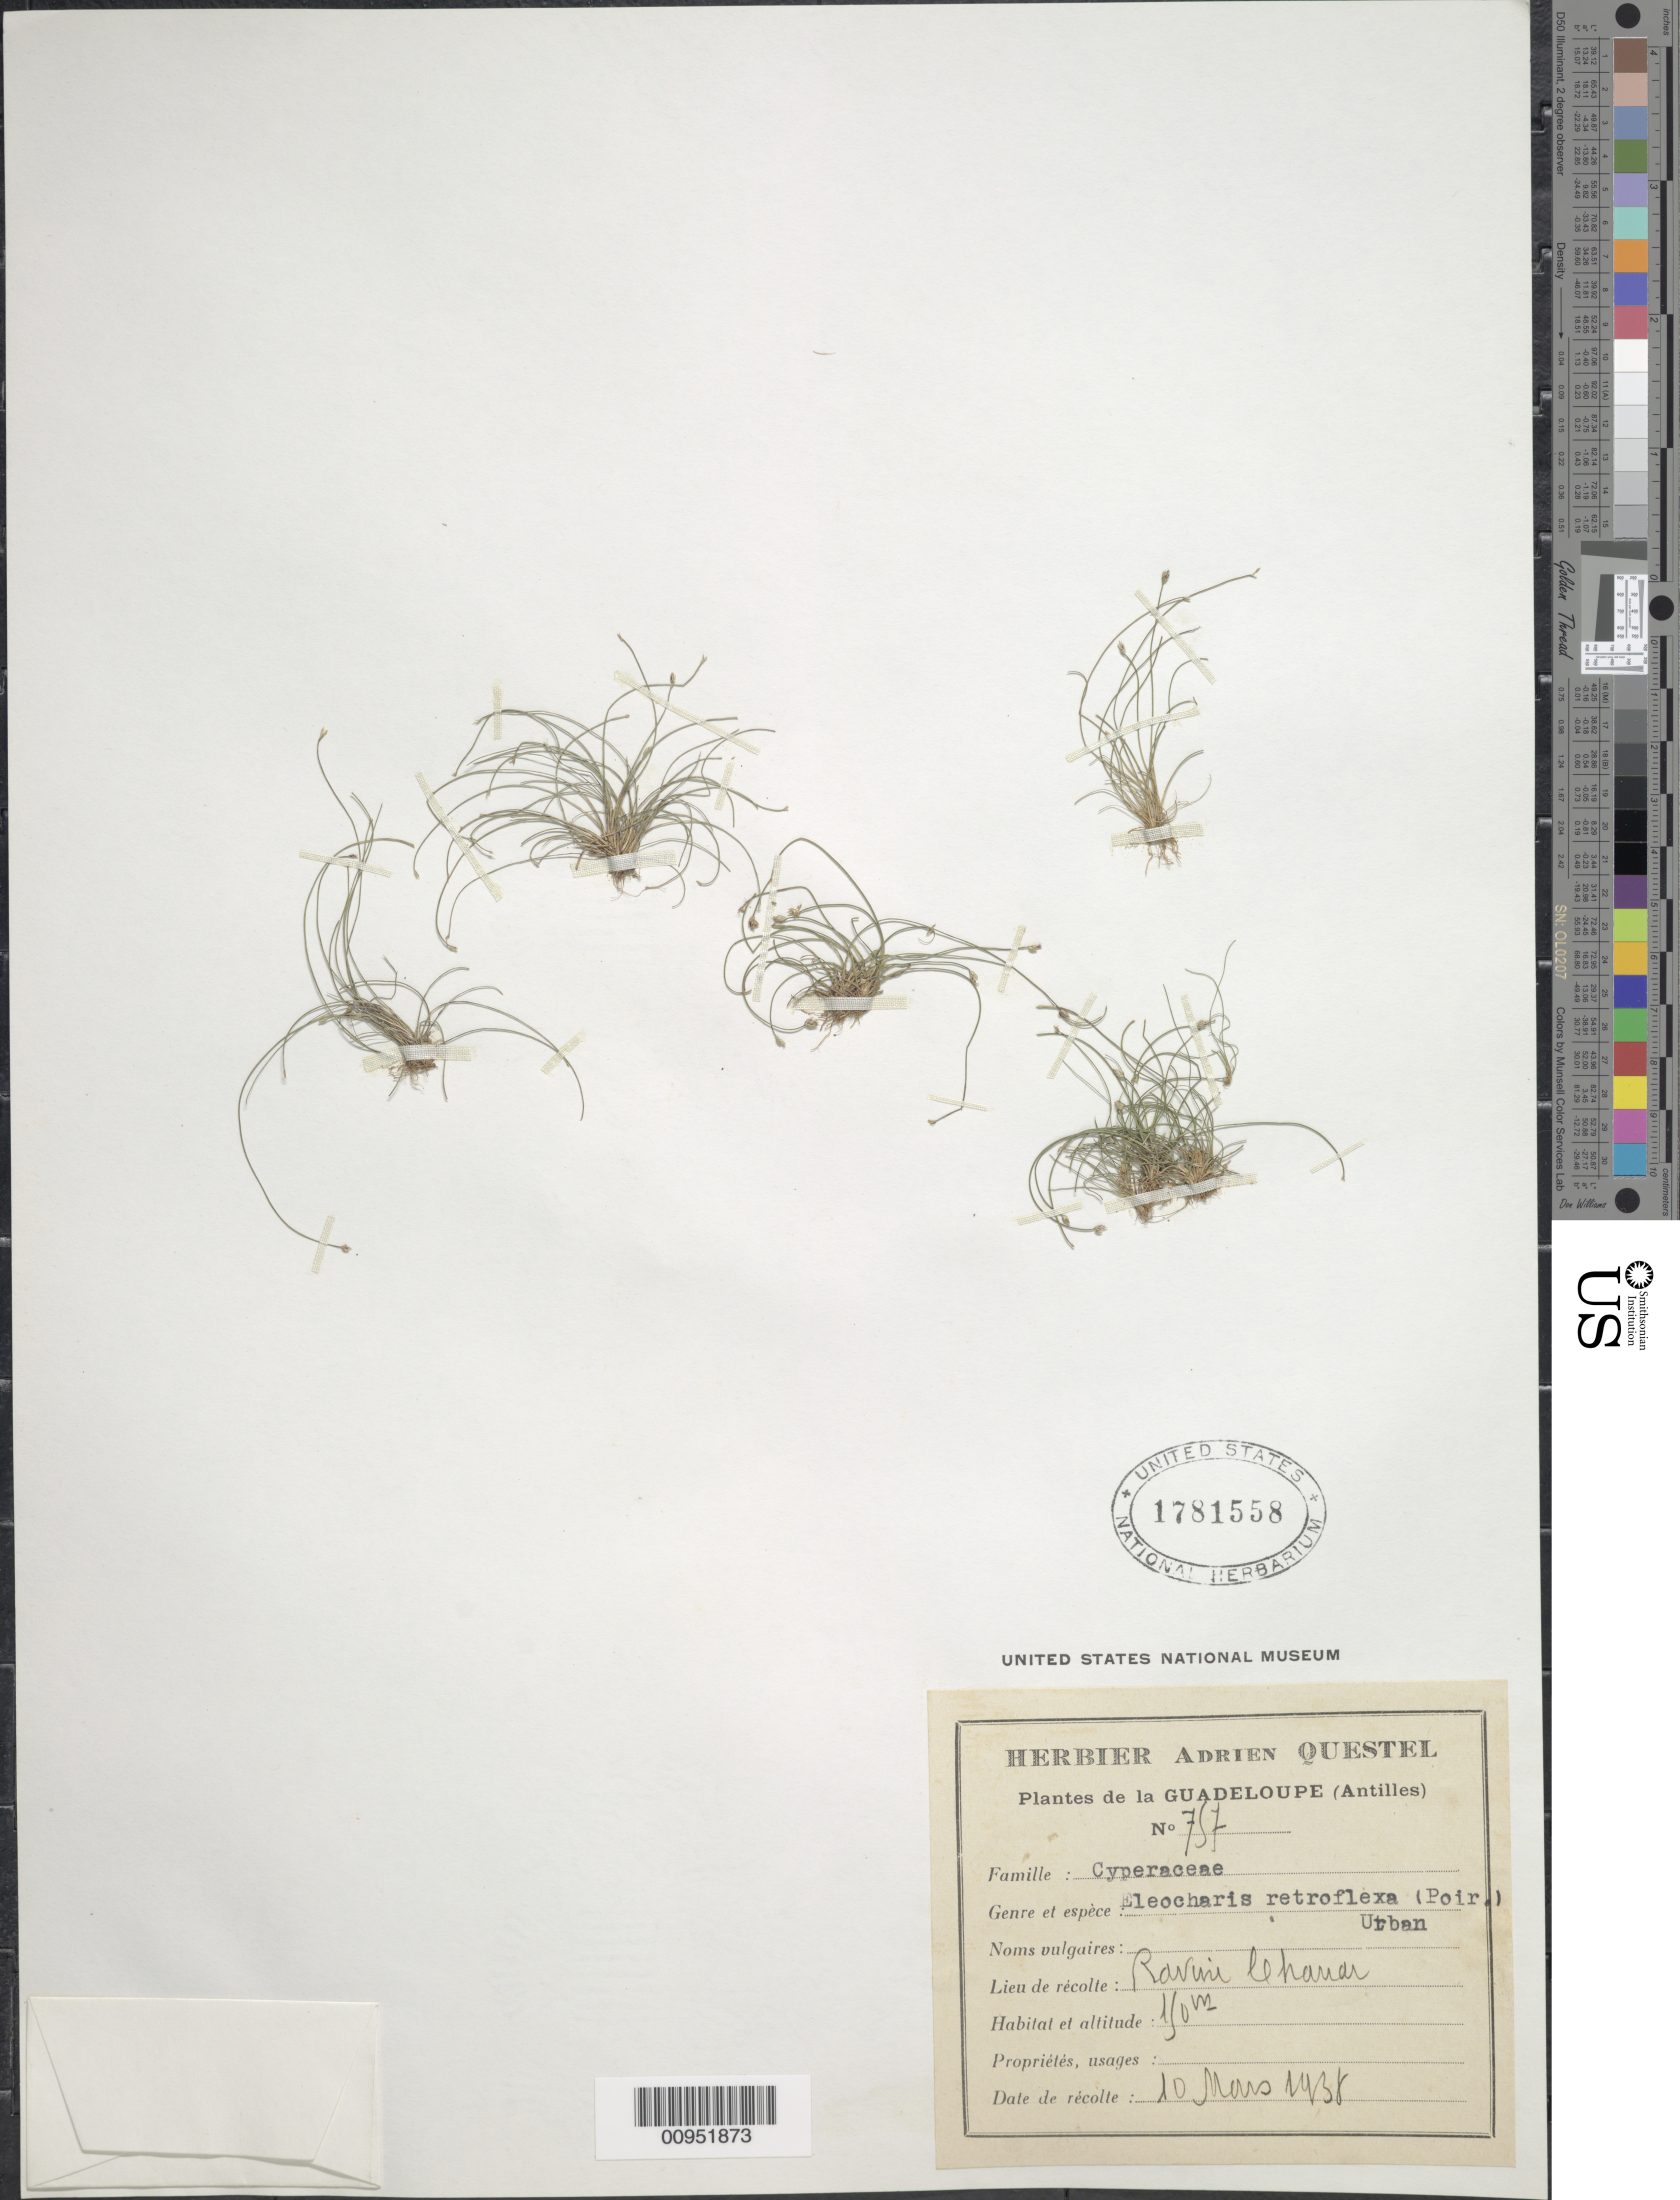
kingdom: Plantae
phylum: Tracheophyta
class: Liliopsida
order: Poales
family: Cyperaceae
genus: Eleocharis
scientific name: Eleocharis retroflexa subsp. retroflexa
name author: (Poir.) Urb.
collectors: A. Questel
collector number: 757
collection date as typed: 10 Mar 1938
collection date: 1938-03-10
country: Guadeloupe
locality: Ravine "Lehauar"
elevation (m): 150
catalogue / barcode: US 1781558